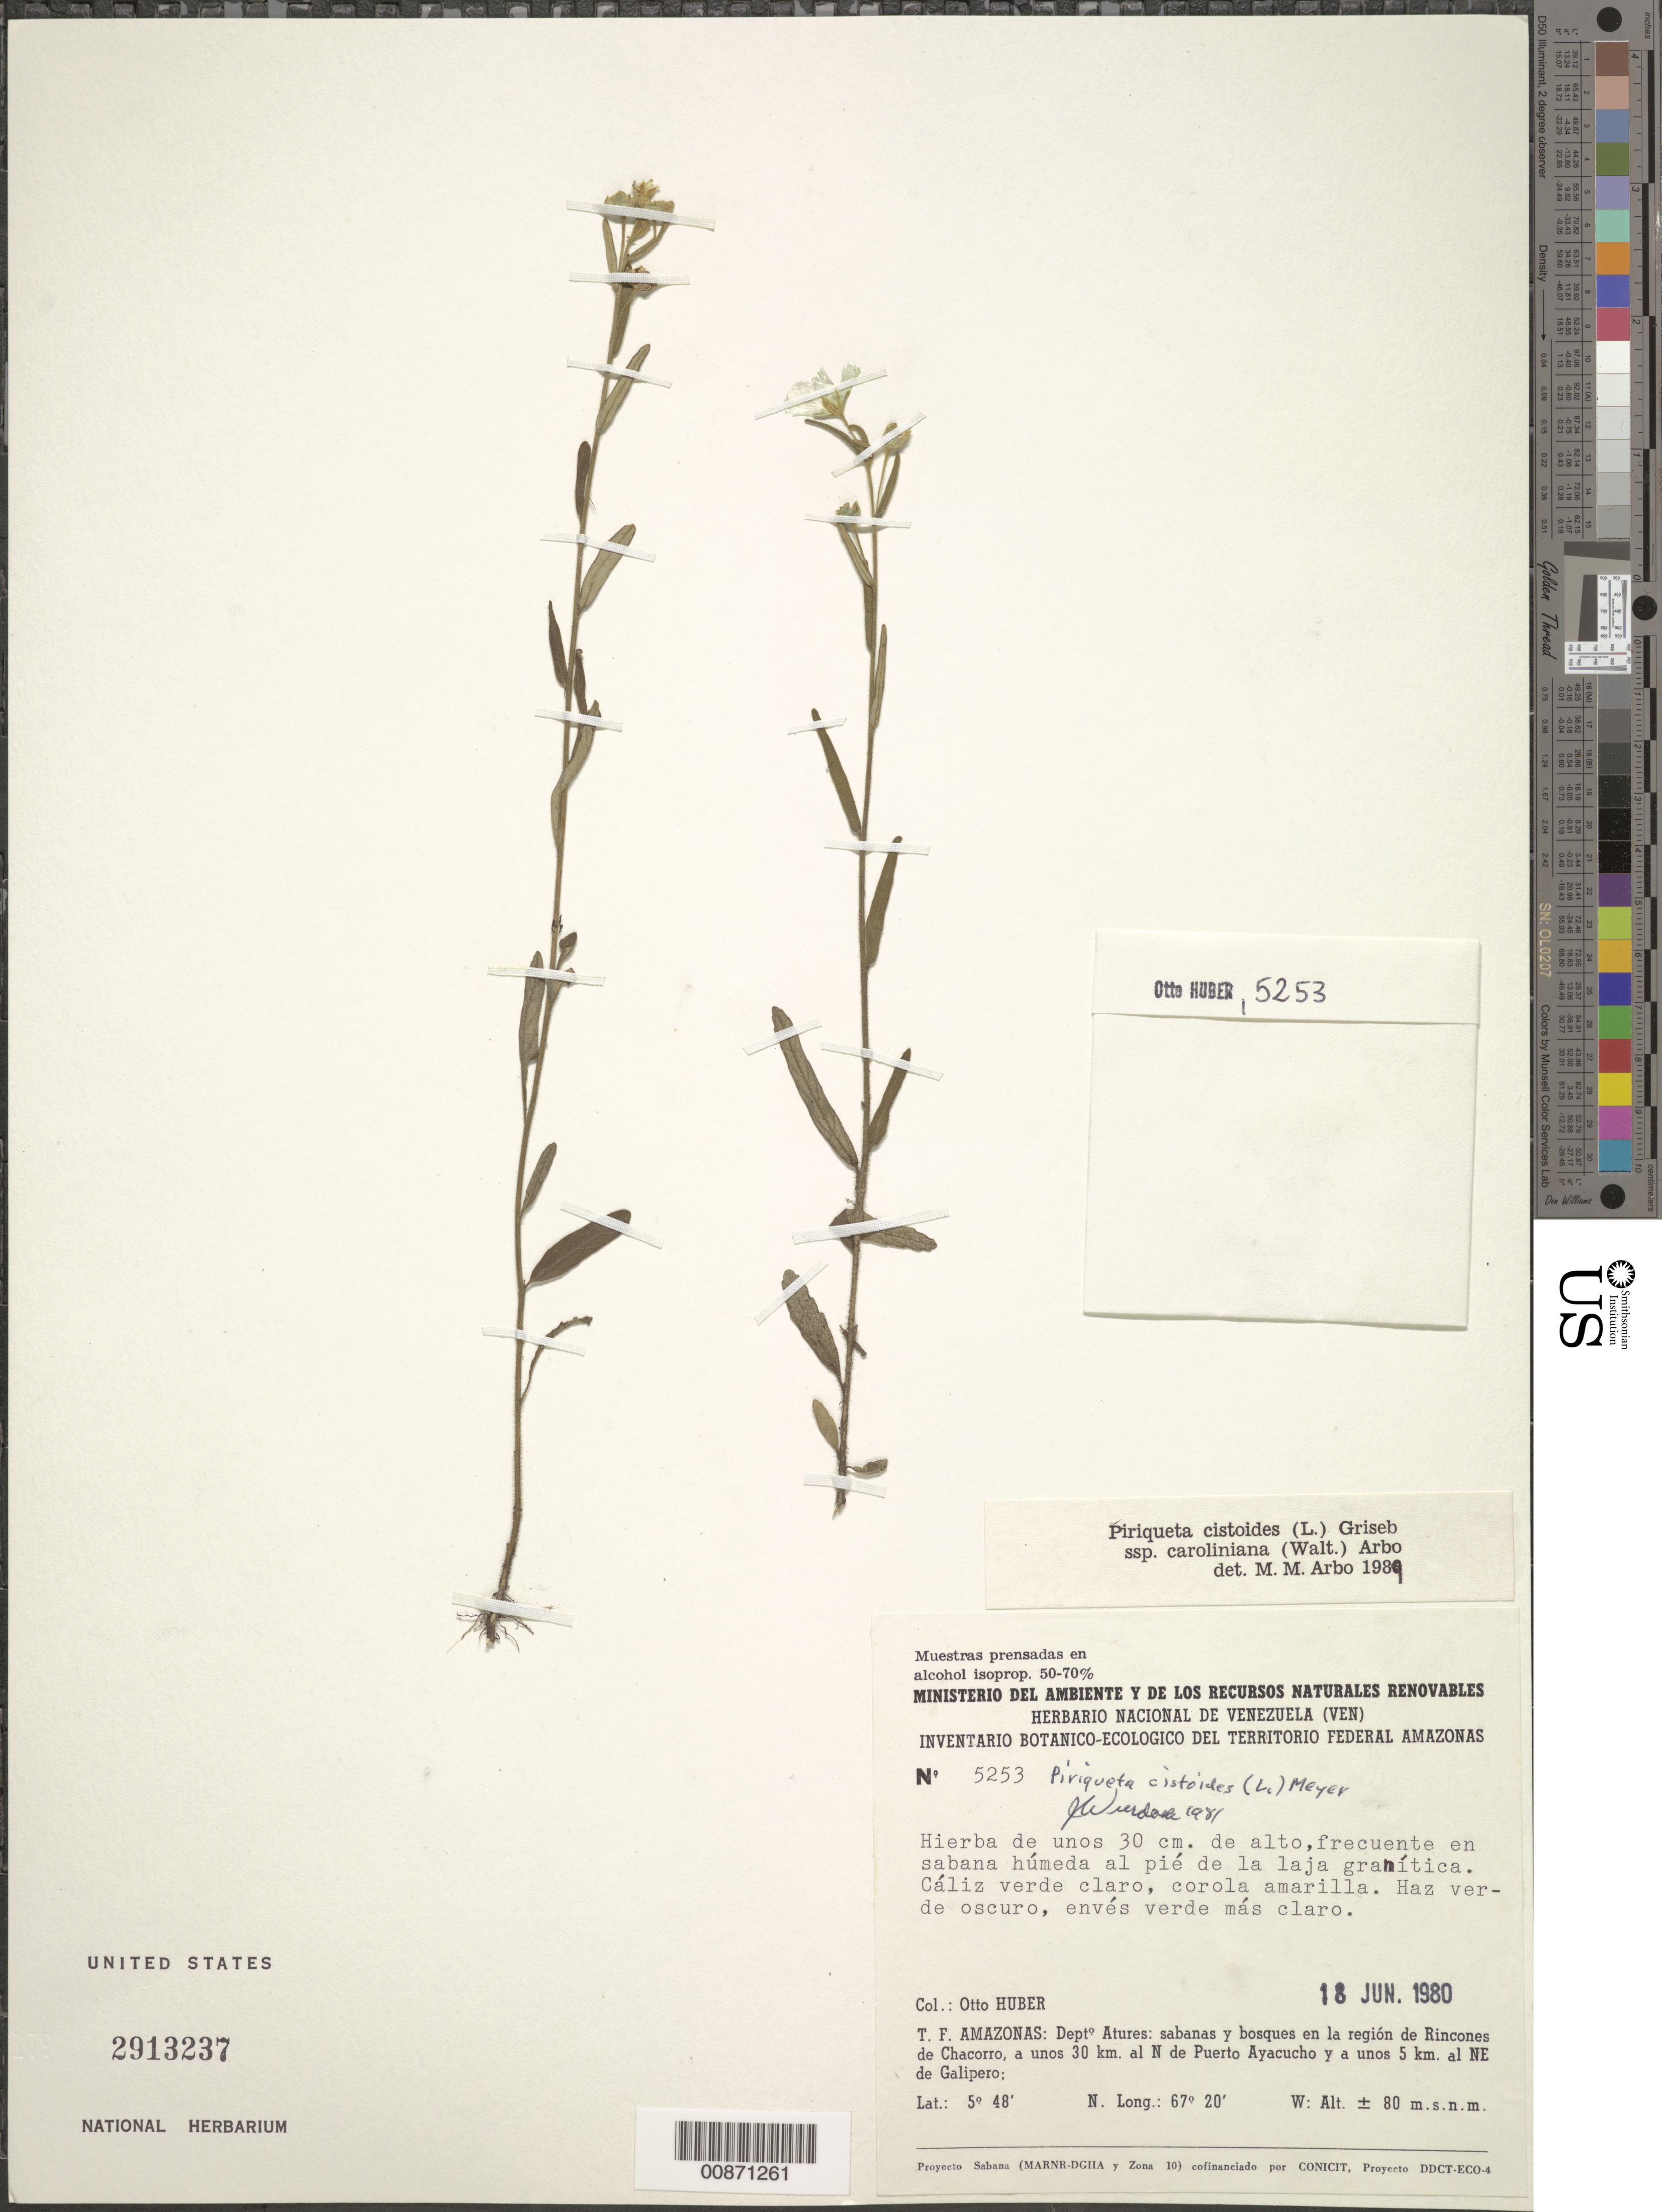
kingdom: Plantae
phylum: Tracheophyta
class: Magnoliopsida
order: Malpighiales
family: Turneraceae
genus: Piriqueta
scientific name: Piriqueta cistoides subsp. caroliniana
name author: (Walter) Arbo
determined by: Arbo, M. M.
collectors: O. Huber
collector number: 5253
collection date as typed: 18-Jun-80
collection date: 1980-06-18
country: Venezuela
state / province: Amazonas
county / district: Atures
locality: Rincones de Chacorro, 30 km N de Puerto Ayacucho, 5 km NE Galipero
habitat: Sabana húmeda al pié de la laja granítica; sabanas y bosques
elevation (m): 80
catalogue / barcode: US 2913237